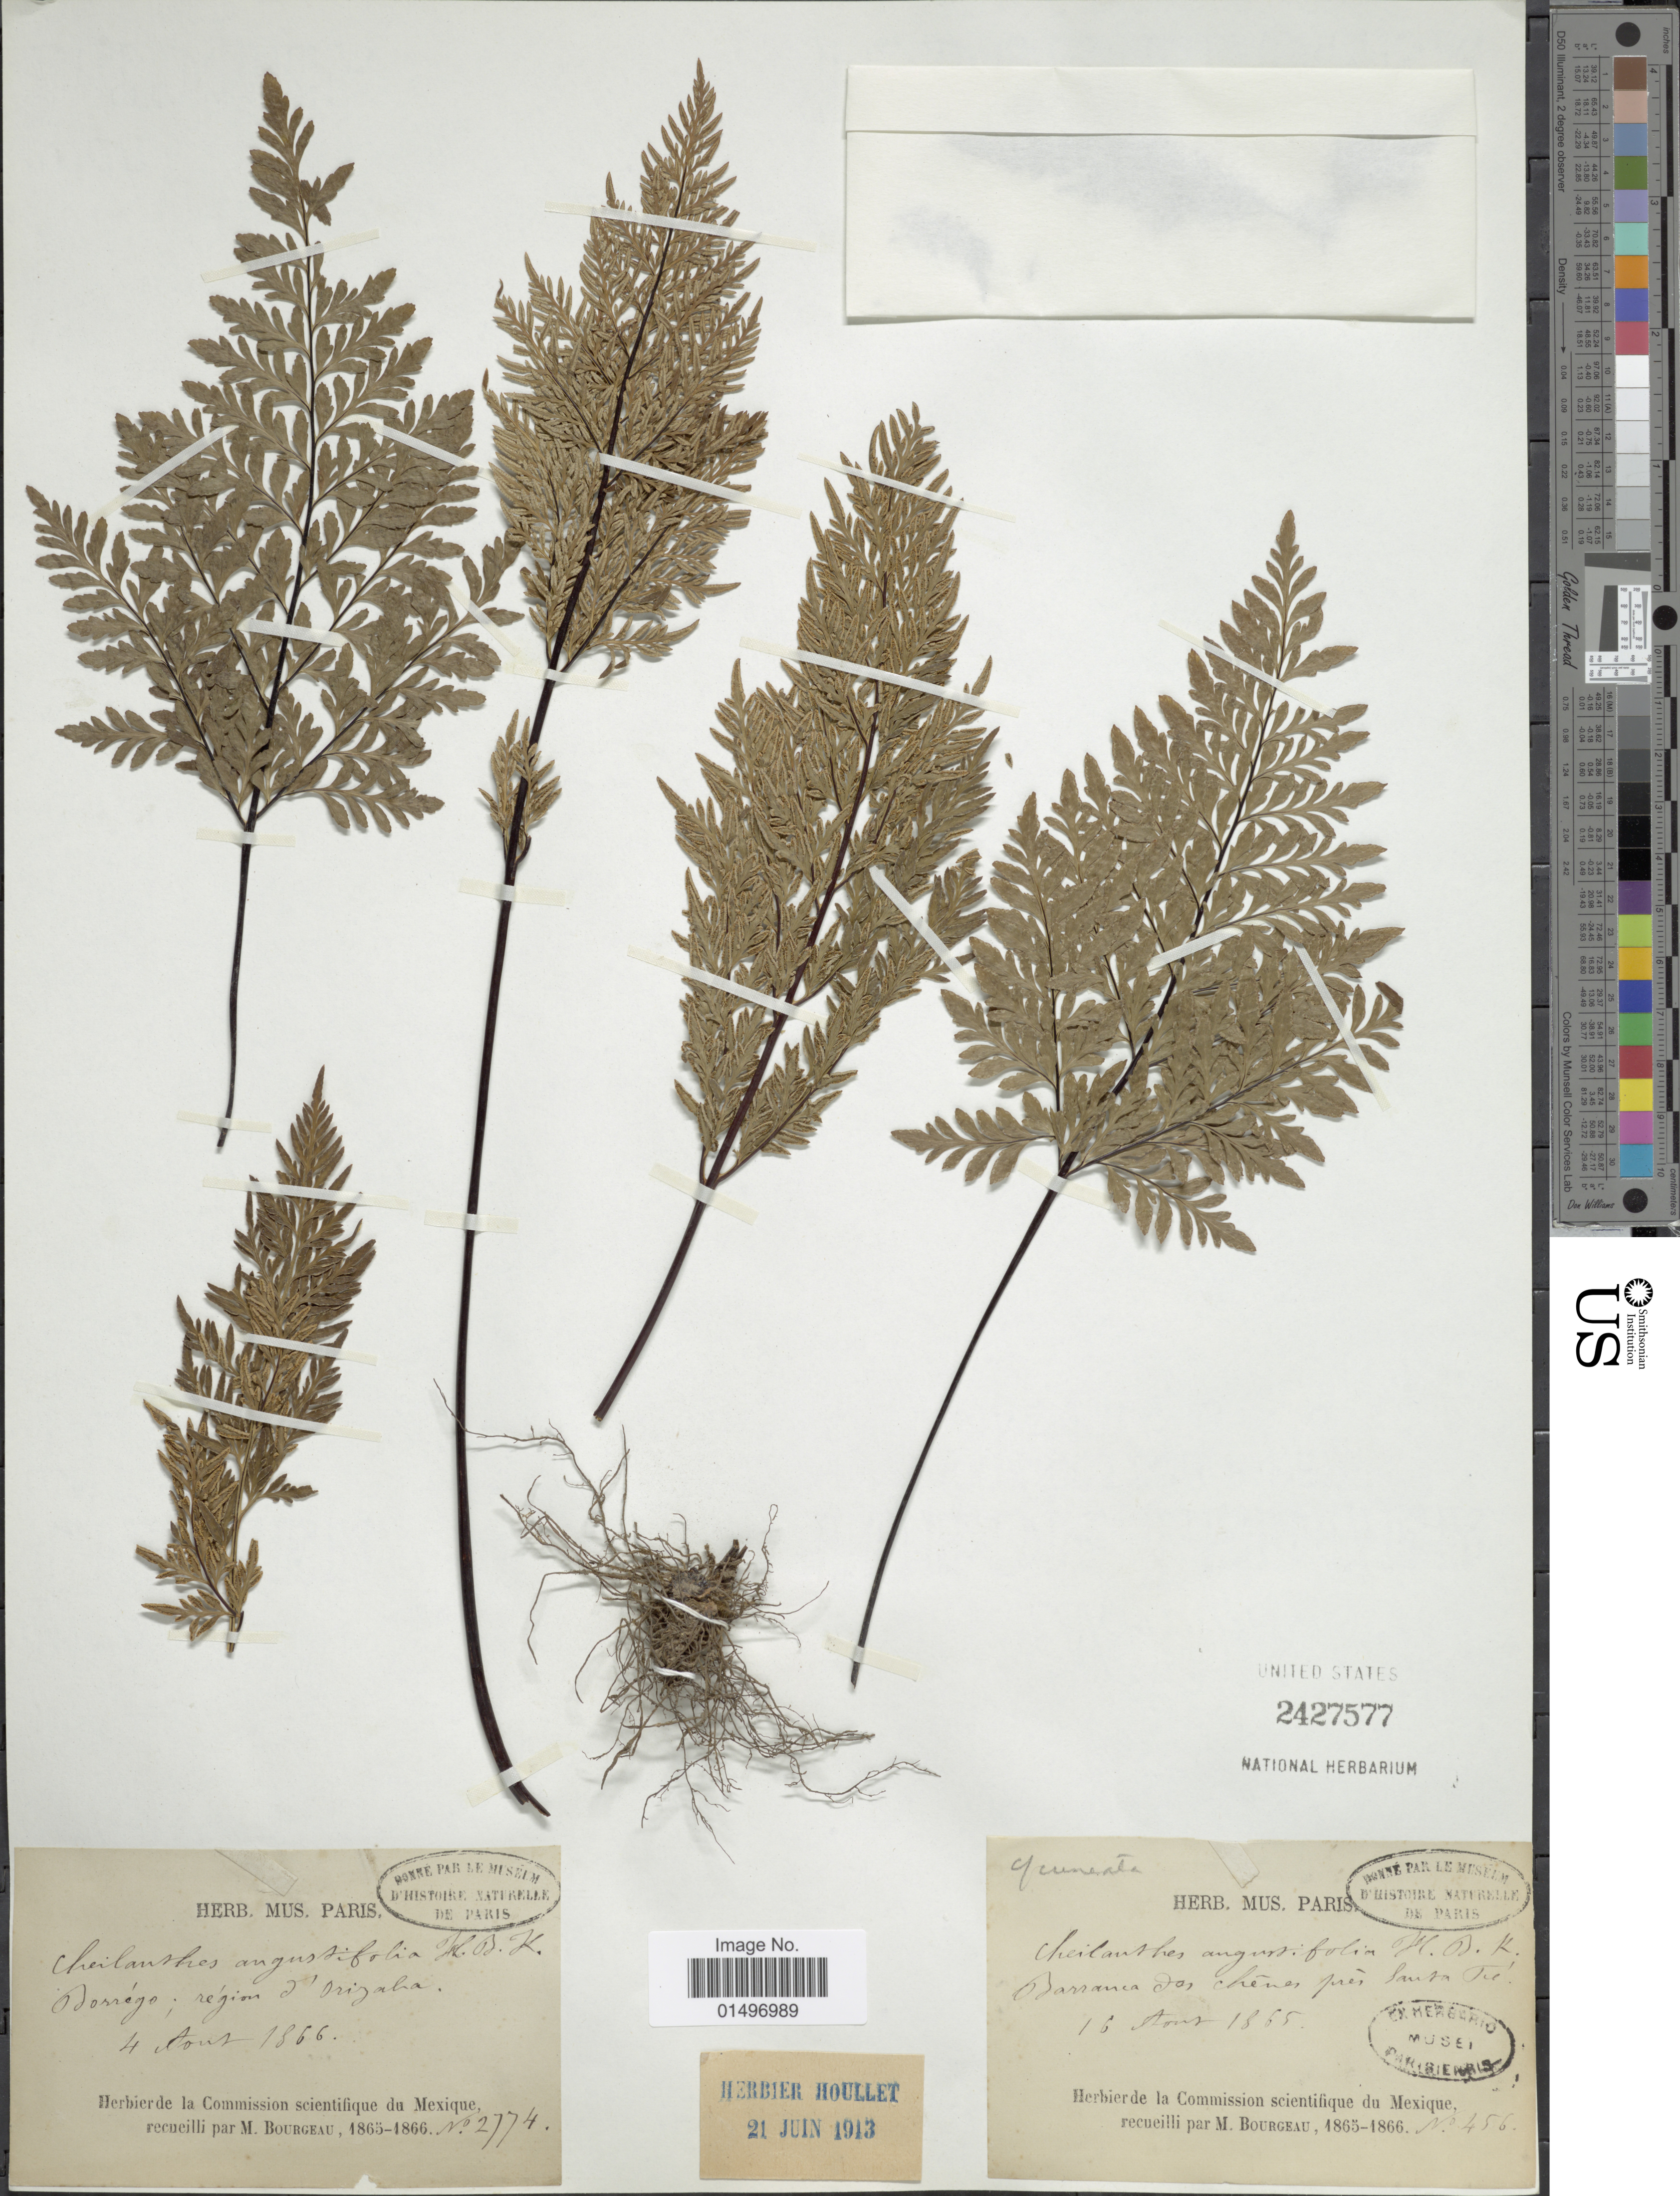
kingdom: Plantae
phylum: Tracheophyta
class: Polypodiopsida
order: Polypodiales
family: Pteridaceae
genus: Gaga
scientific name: Gaga chaerophylla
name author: (Mart. & Ikonn.-Gal.) Fay W. Li & Windham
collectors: M. Bourgeau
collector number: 2774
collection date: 1886-08-04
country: Mexico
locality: Borrégo; région d'Orizaba, Mexico.